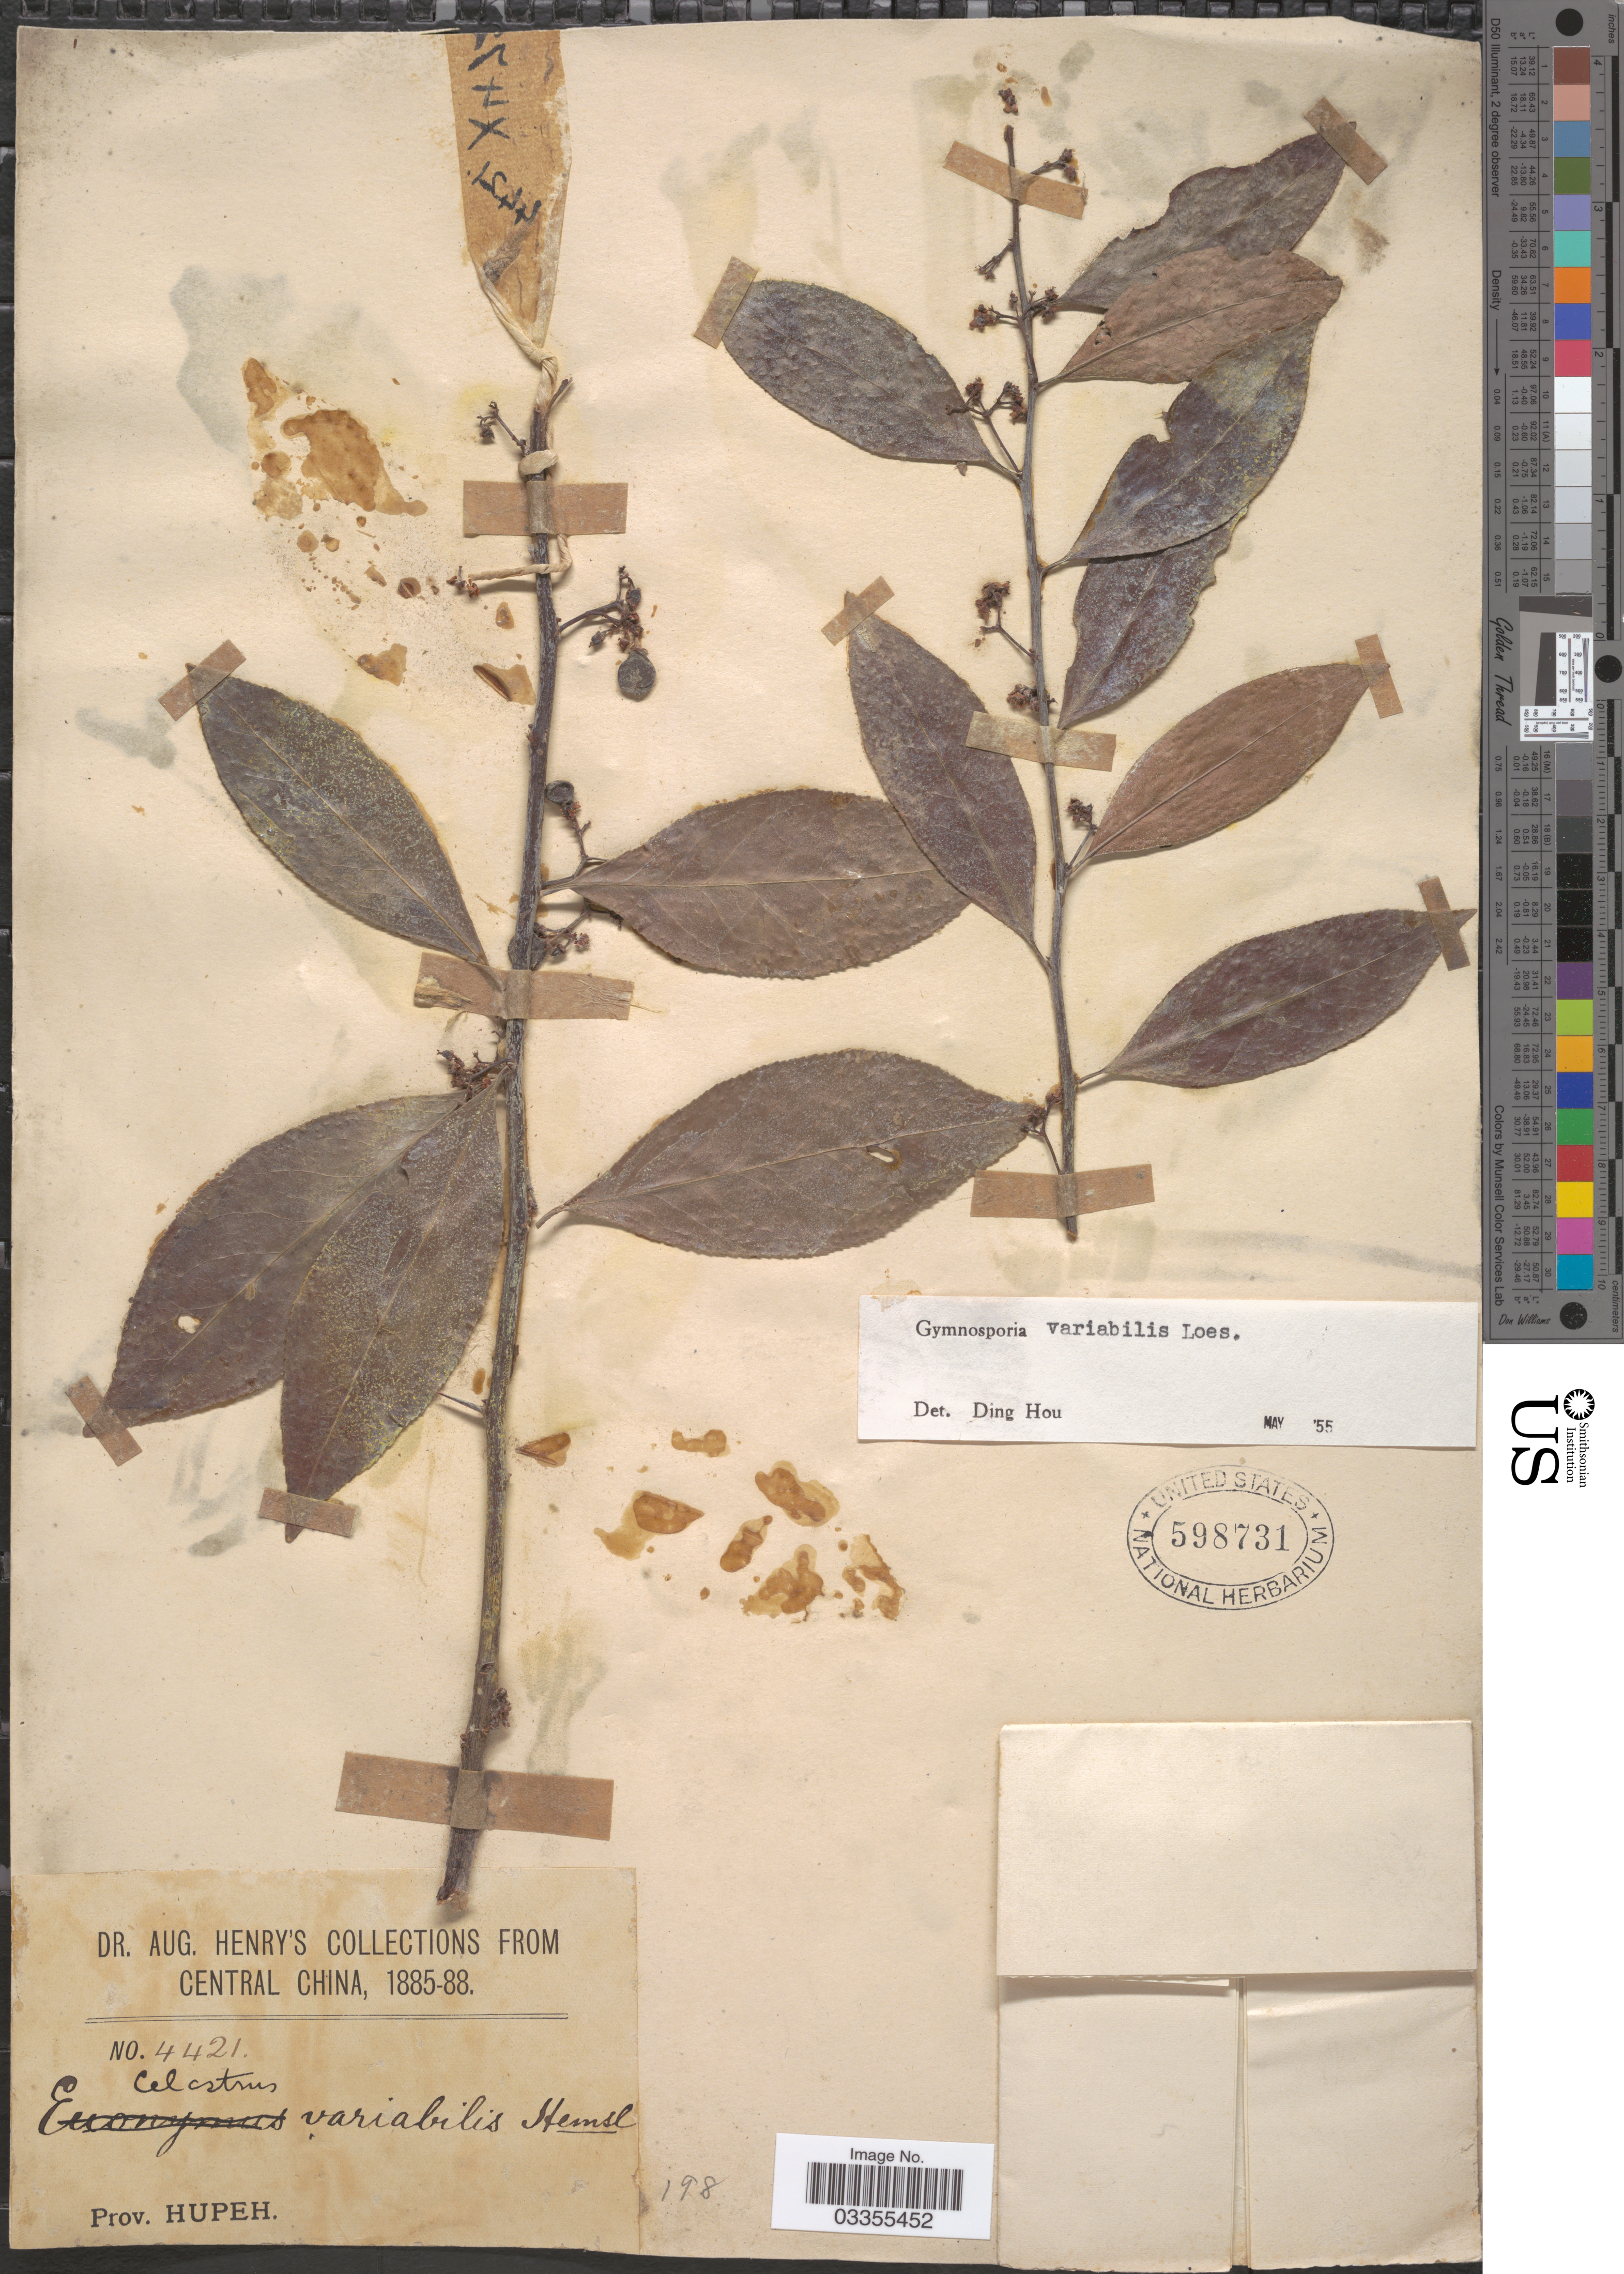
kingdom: Plantae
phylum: Tracheophyta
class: Magnoliopsida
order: Celastrales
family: Celastraceae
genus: Gymnosporia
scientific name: Gymnosporia variabilis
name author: (Hemsl.) Loes.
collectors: A. Henry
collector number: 4421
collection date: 1885/1888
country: China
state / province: Hubei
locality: Central China. Prov. Hupeh.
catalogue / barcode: US 598731